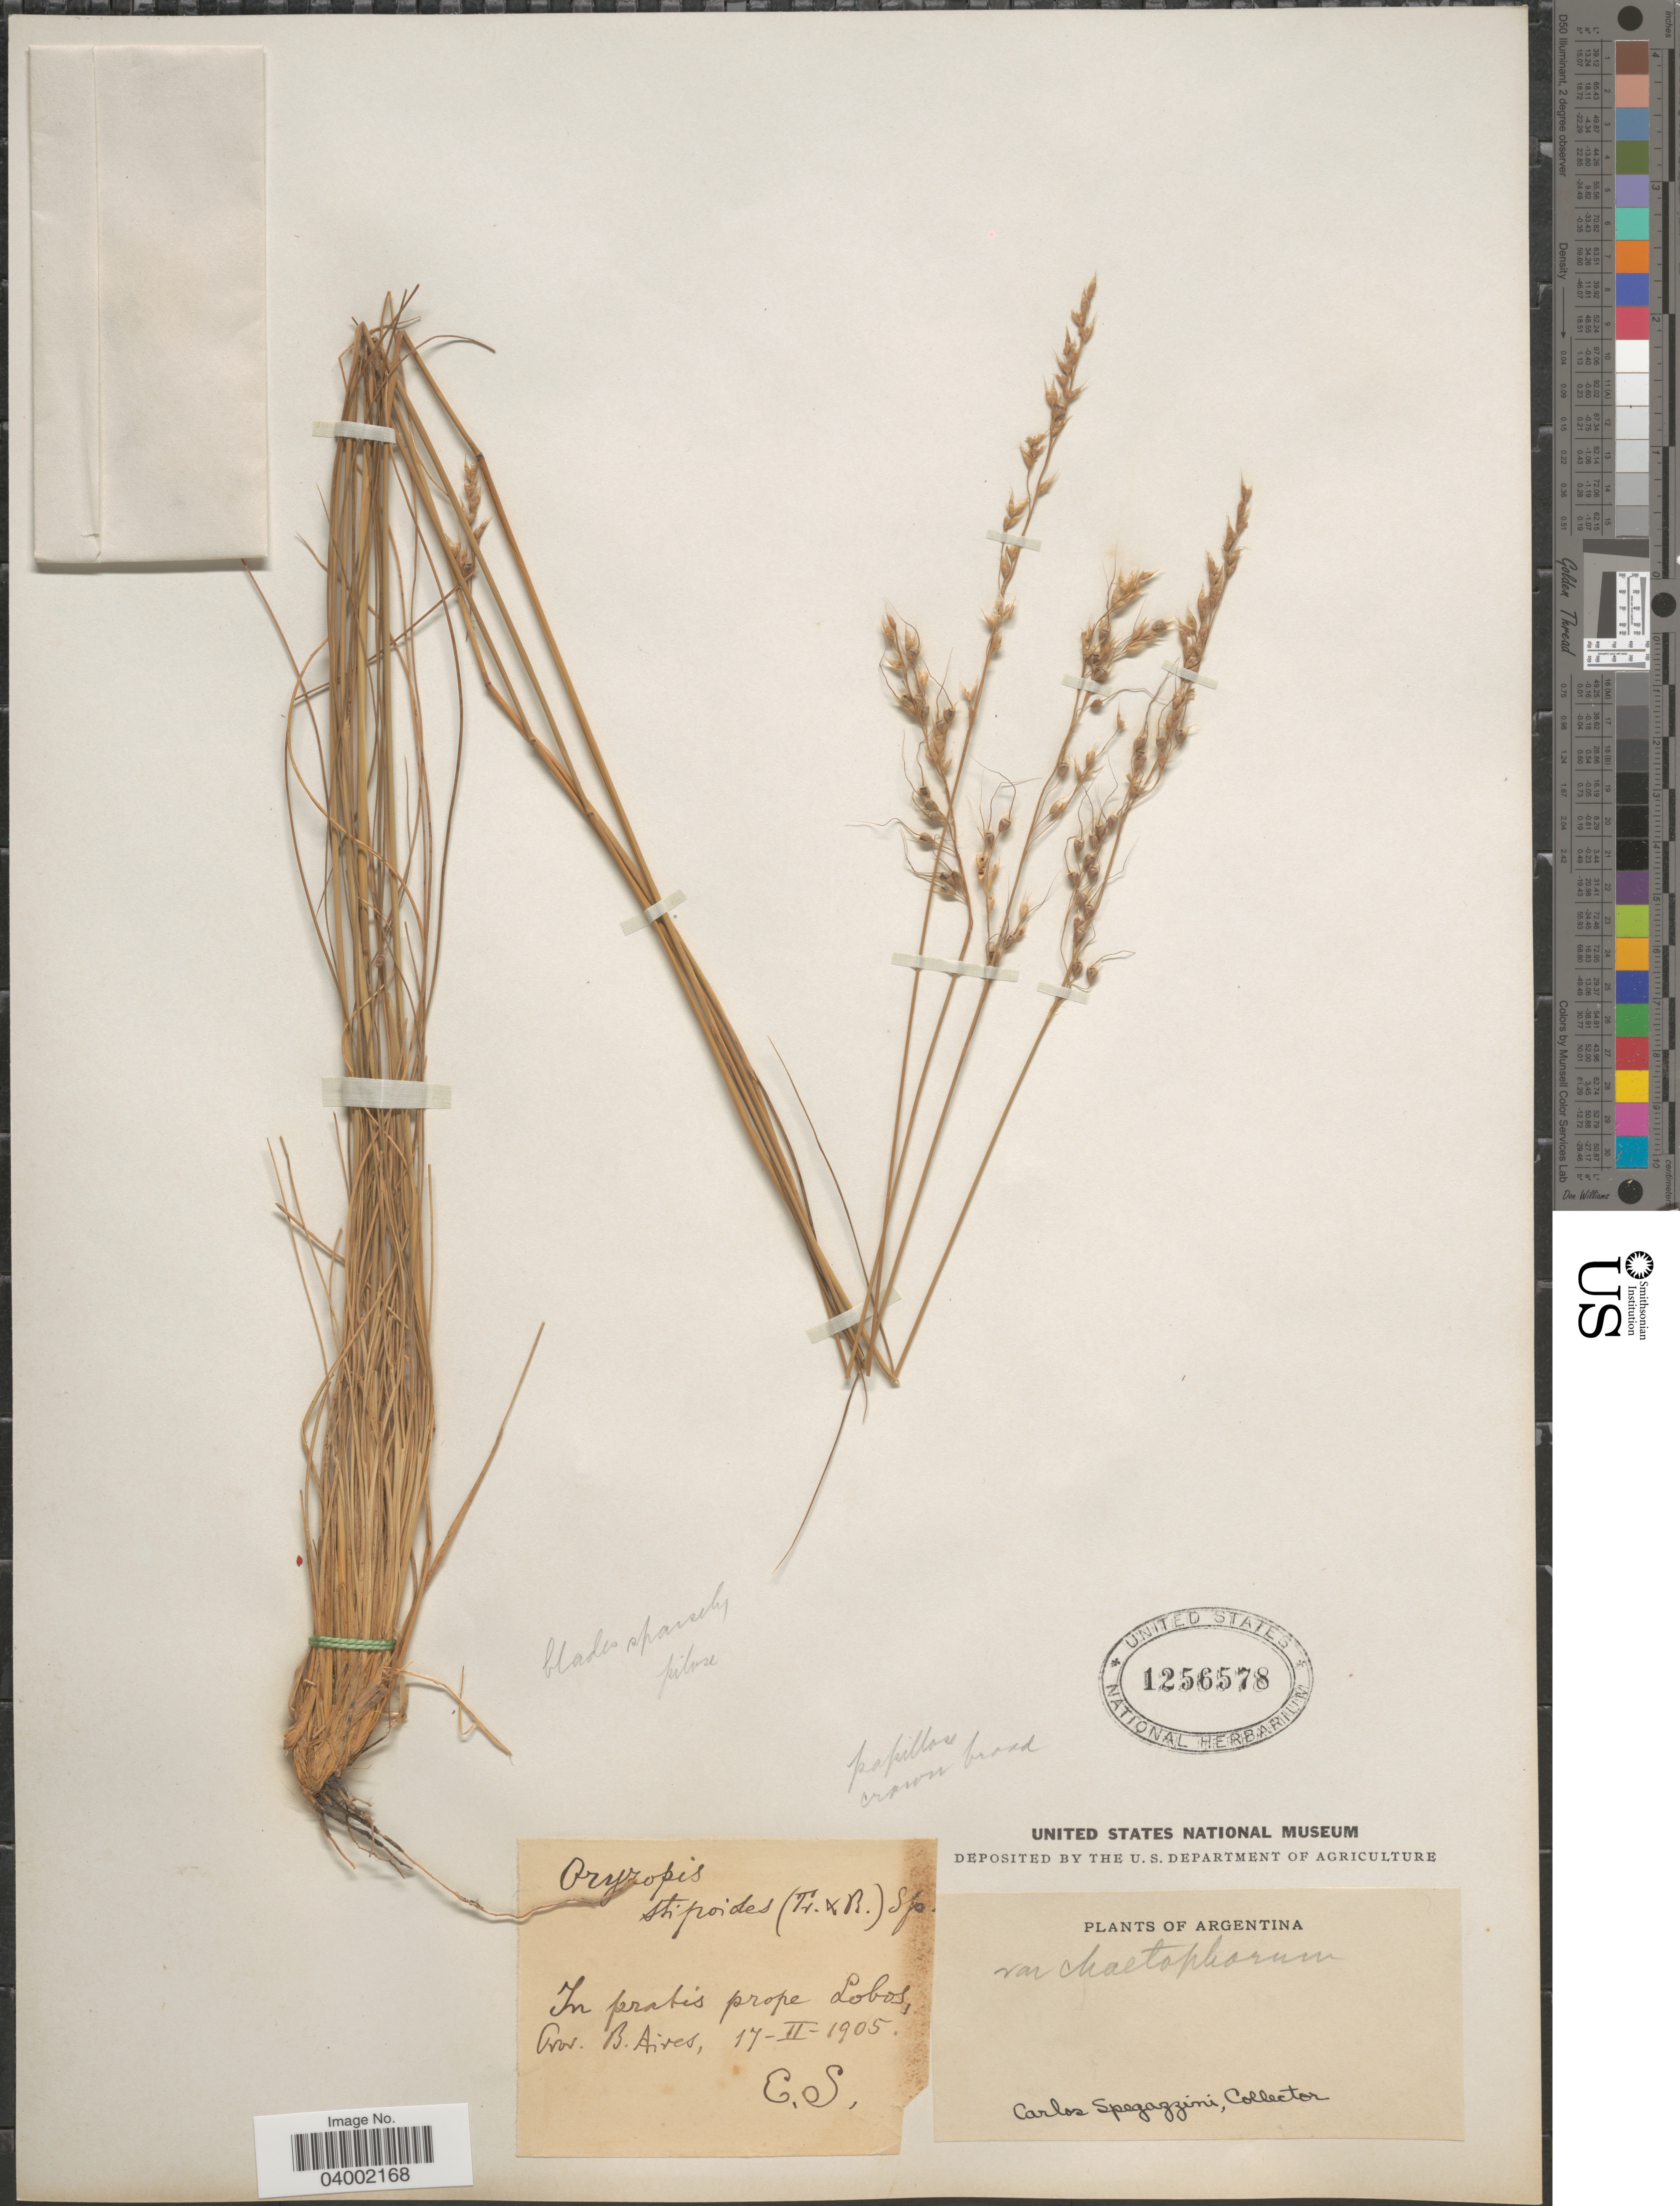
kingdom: Plantae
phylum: Tracheophyta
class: Liliopsida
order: Poales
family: Poaceae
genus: Piptochaetium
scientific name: Piptochaetium stipoides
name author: (Trin. & Rupr.) Hack. & Arechav.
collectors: C. L. Spegazzini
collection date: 1905-02-17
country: Argentina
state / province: Buenos Aires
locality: In pratis prope Lobos, Prov. B. Aires.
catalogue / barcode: US 1256578